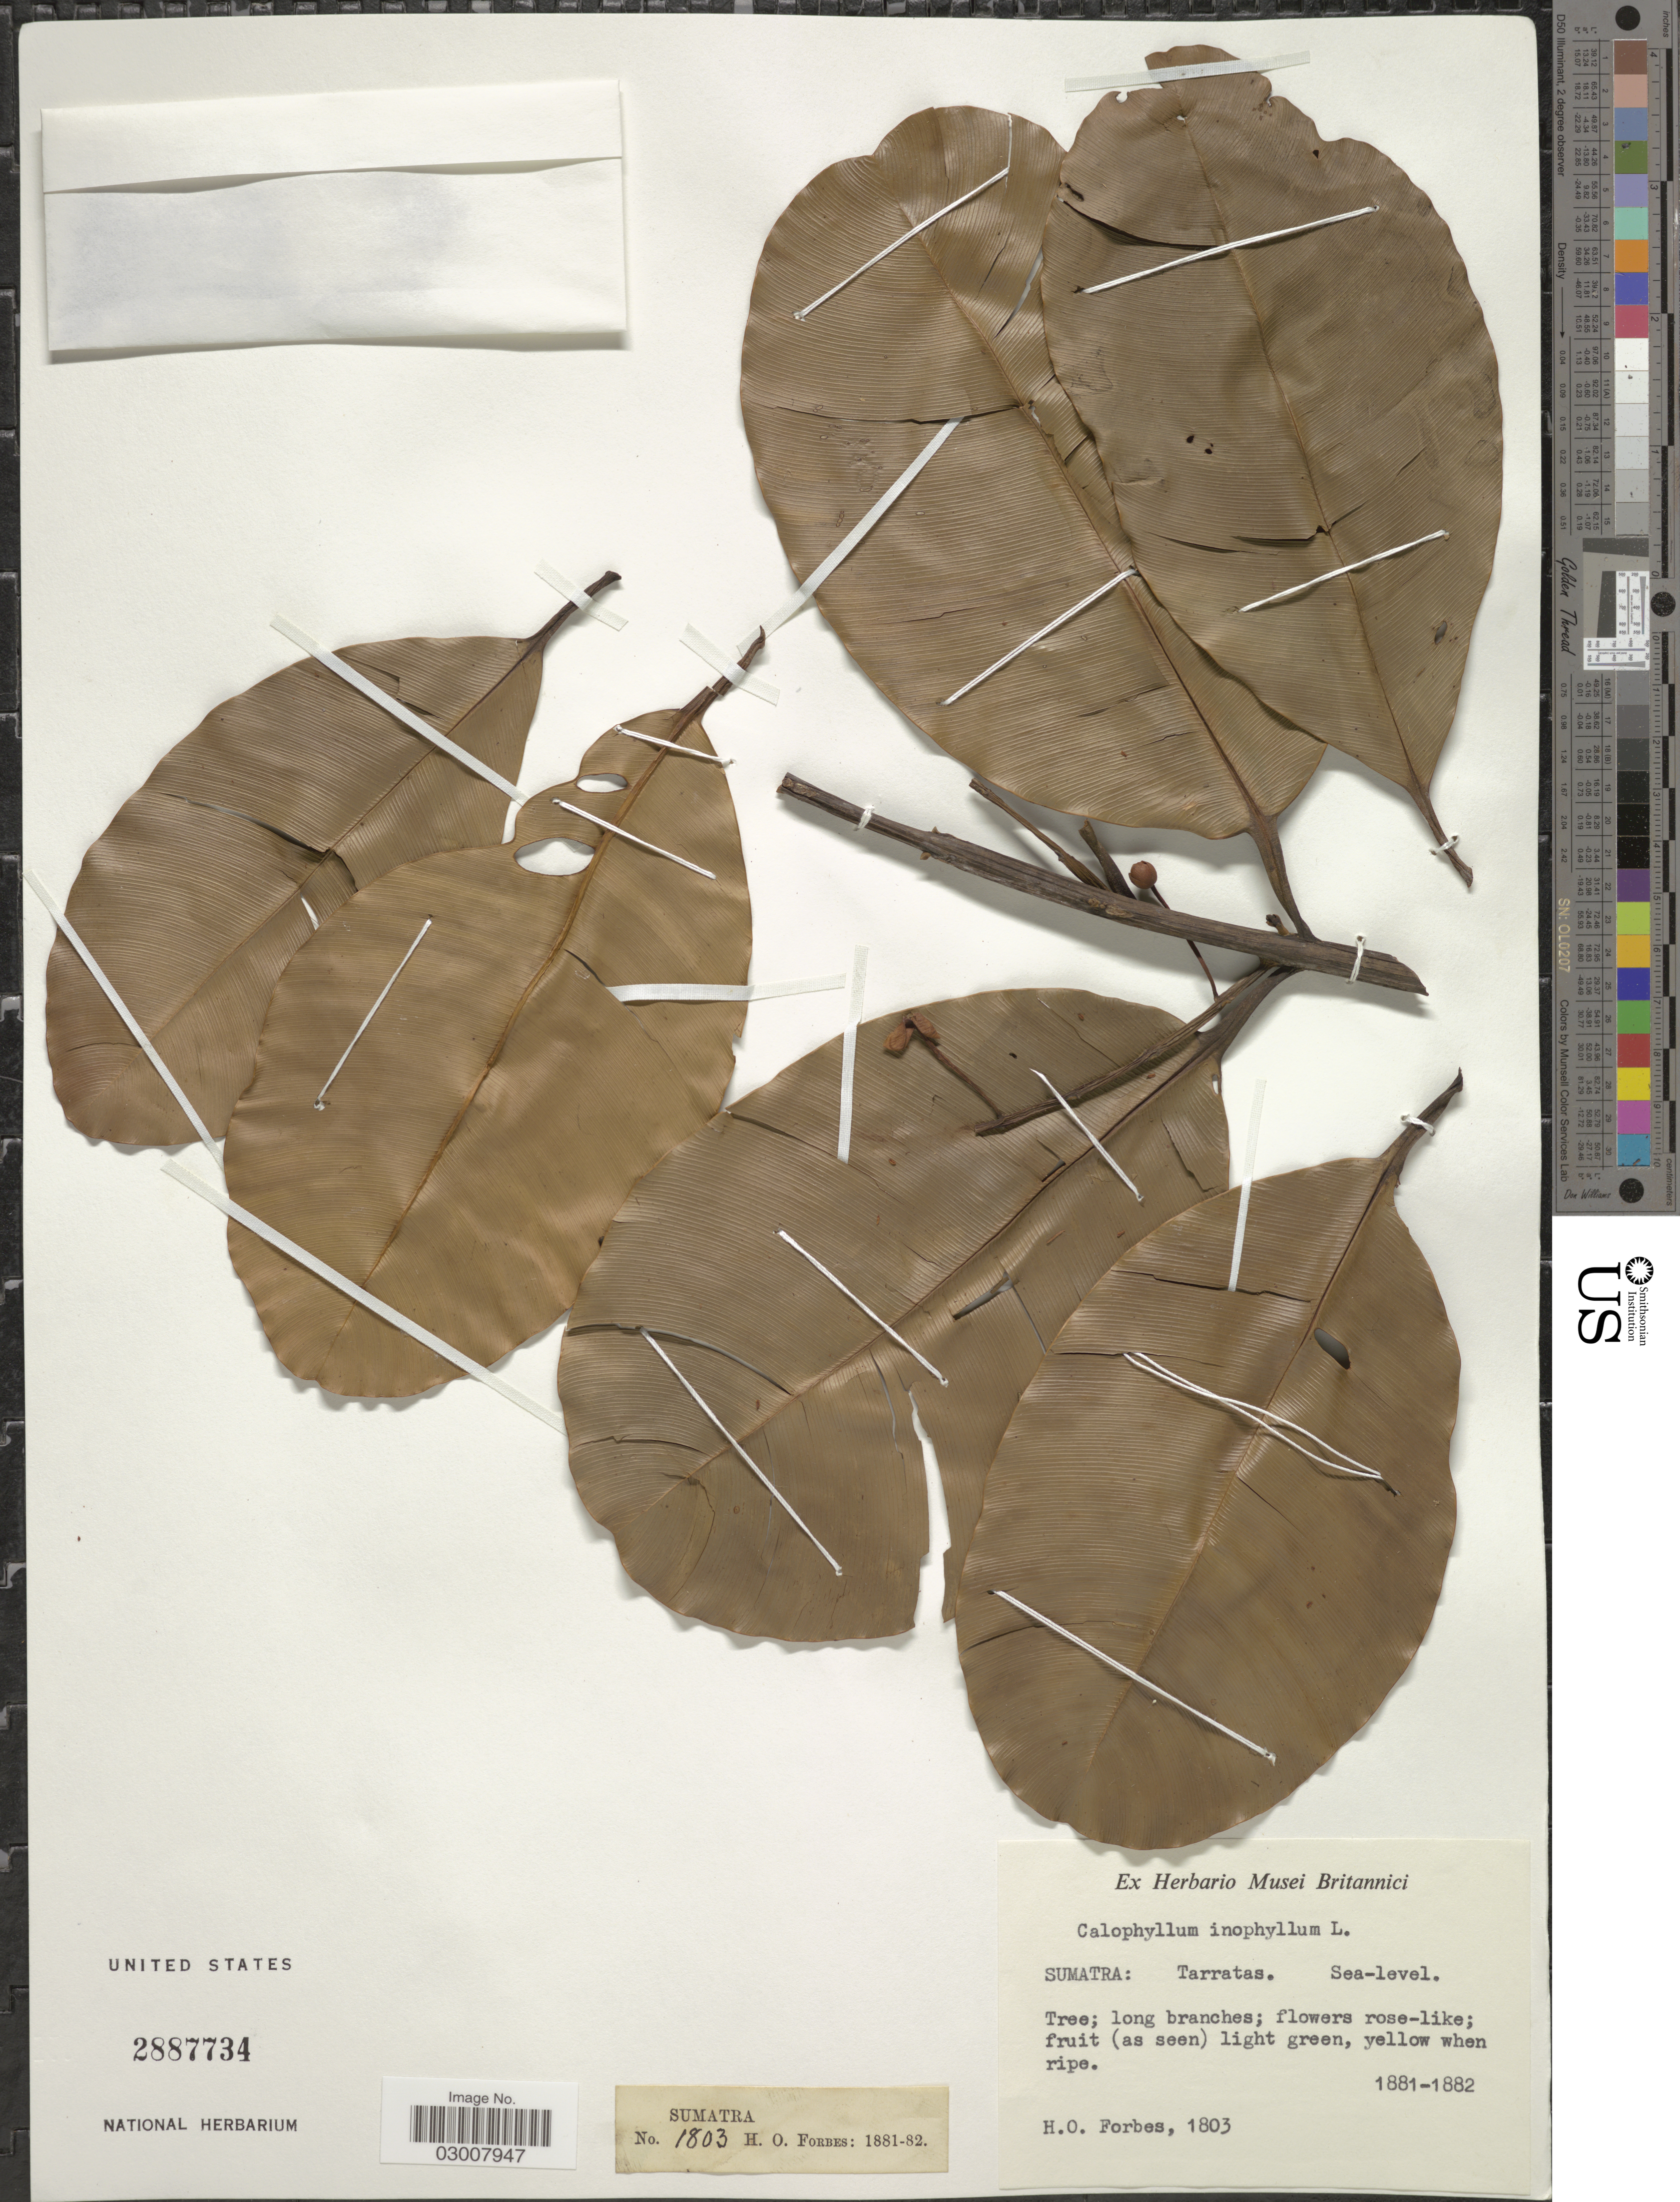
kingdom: Plantae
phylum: Tracheophyta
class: Magnoliopsida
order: Malpighiales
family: Calophyllaceae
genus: Calophyllum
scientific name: Calophyllum inophyllum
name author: L.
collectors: H. O. Forbes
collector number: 1803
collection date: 1881/1882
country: Indonesia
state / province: Sumatra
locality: Tarratas.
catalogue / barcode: US 2887734